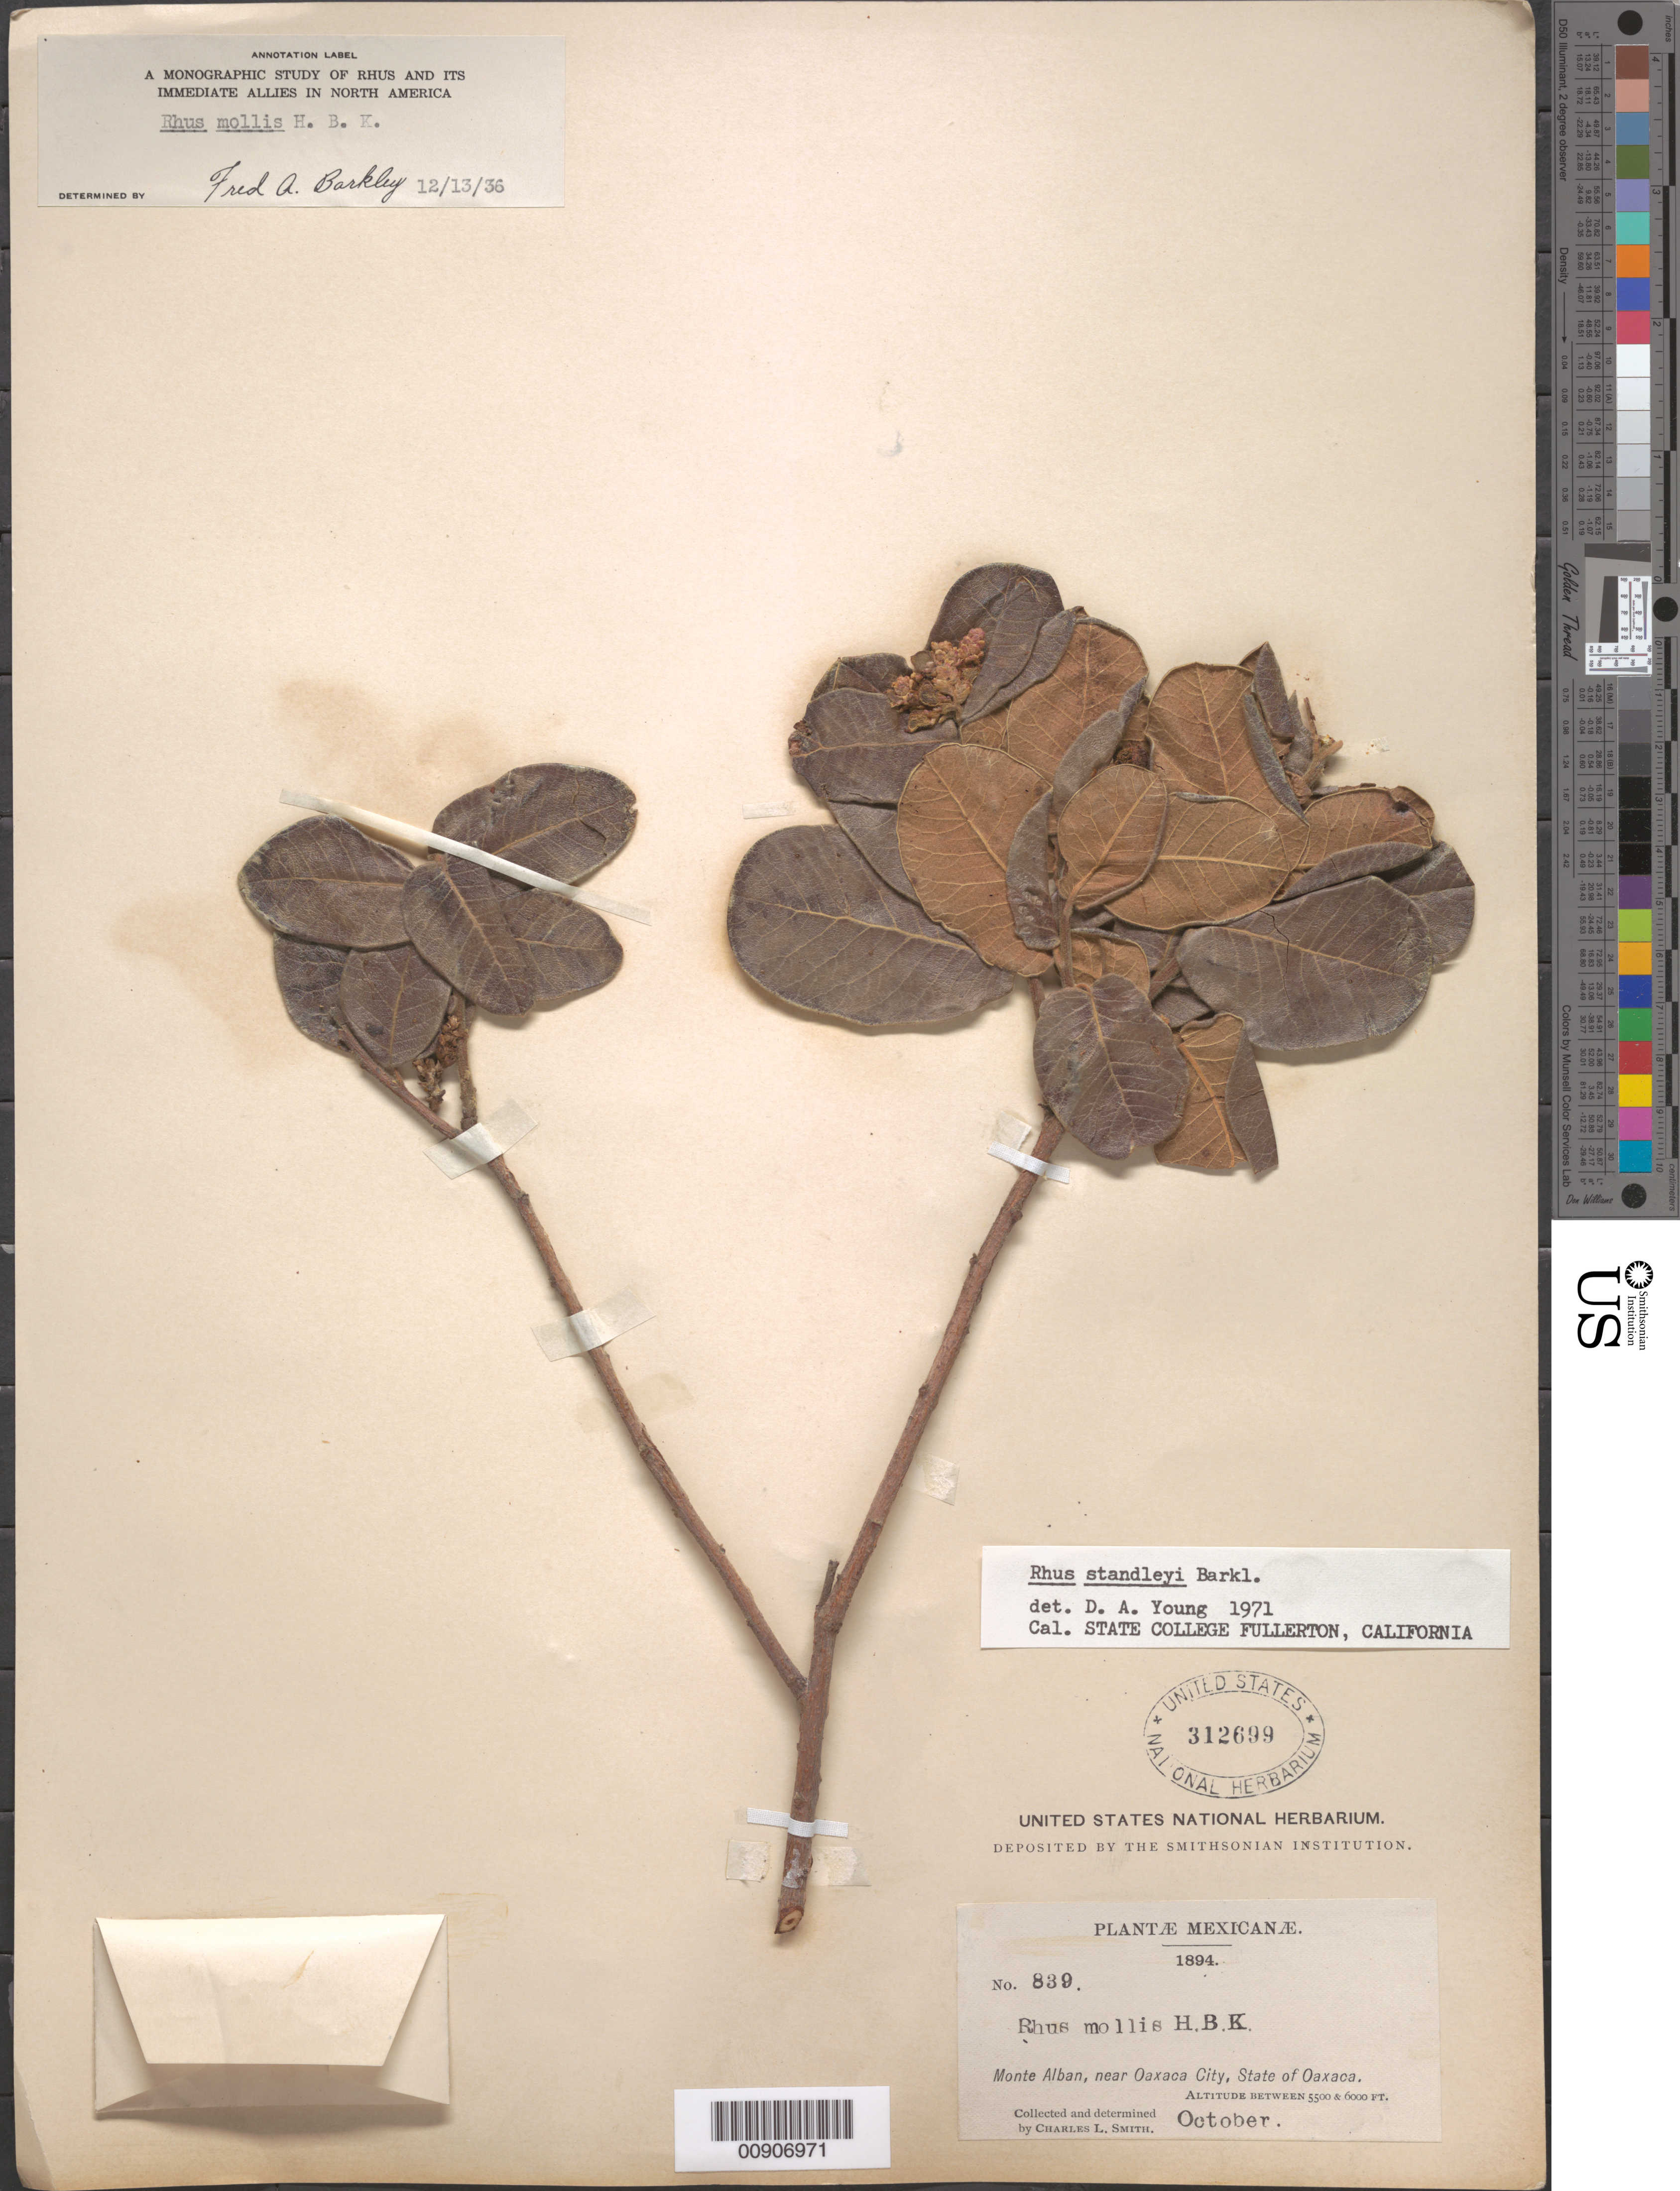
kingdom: Plantae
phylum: Tracheophyta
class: Magnoliopsida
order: Sapindales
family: Anacardiaceae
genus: Rhus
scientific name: Rhus standleyi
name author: F.A. Barkley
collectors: C. L. Smith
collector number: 839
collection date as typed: Oct 1894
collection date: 1894-10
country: Mexico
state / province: Oaxaca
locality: Monte Alban, near Oaxaca City, State of Oaxaca.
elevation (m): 1676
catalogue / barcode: US 312699